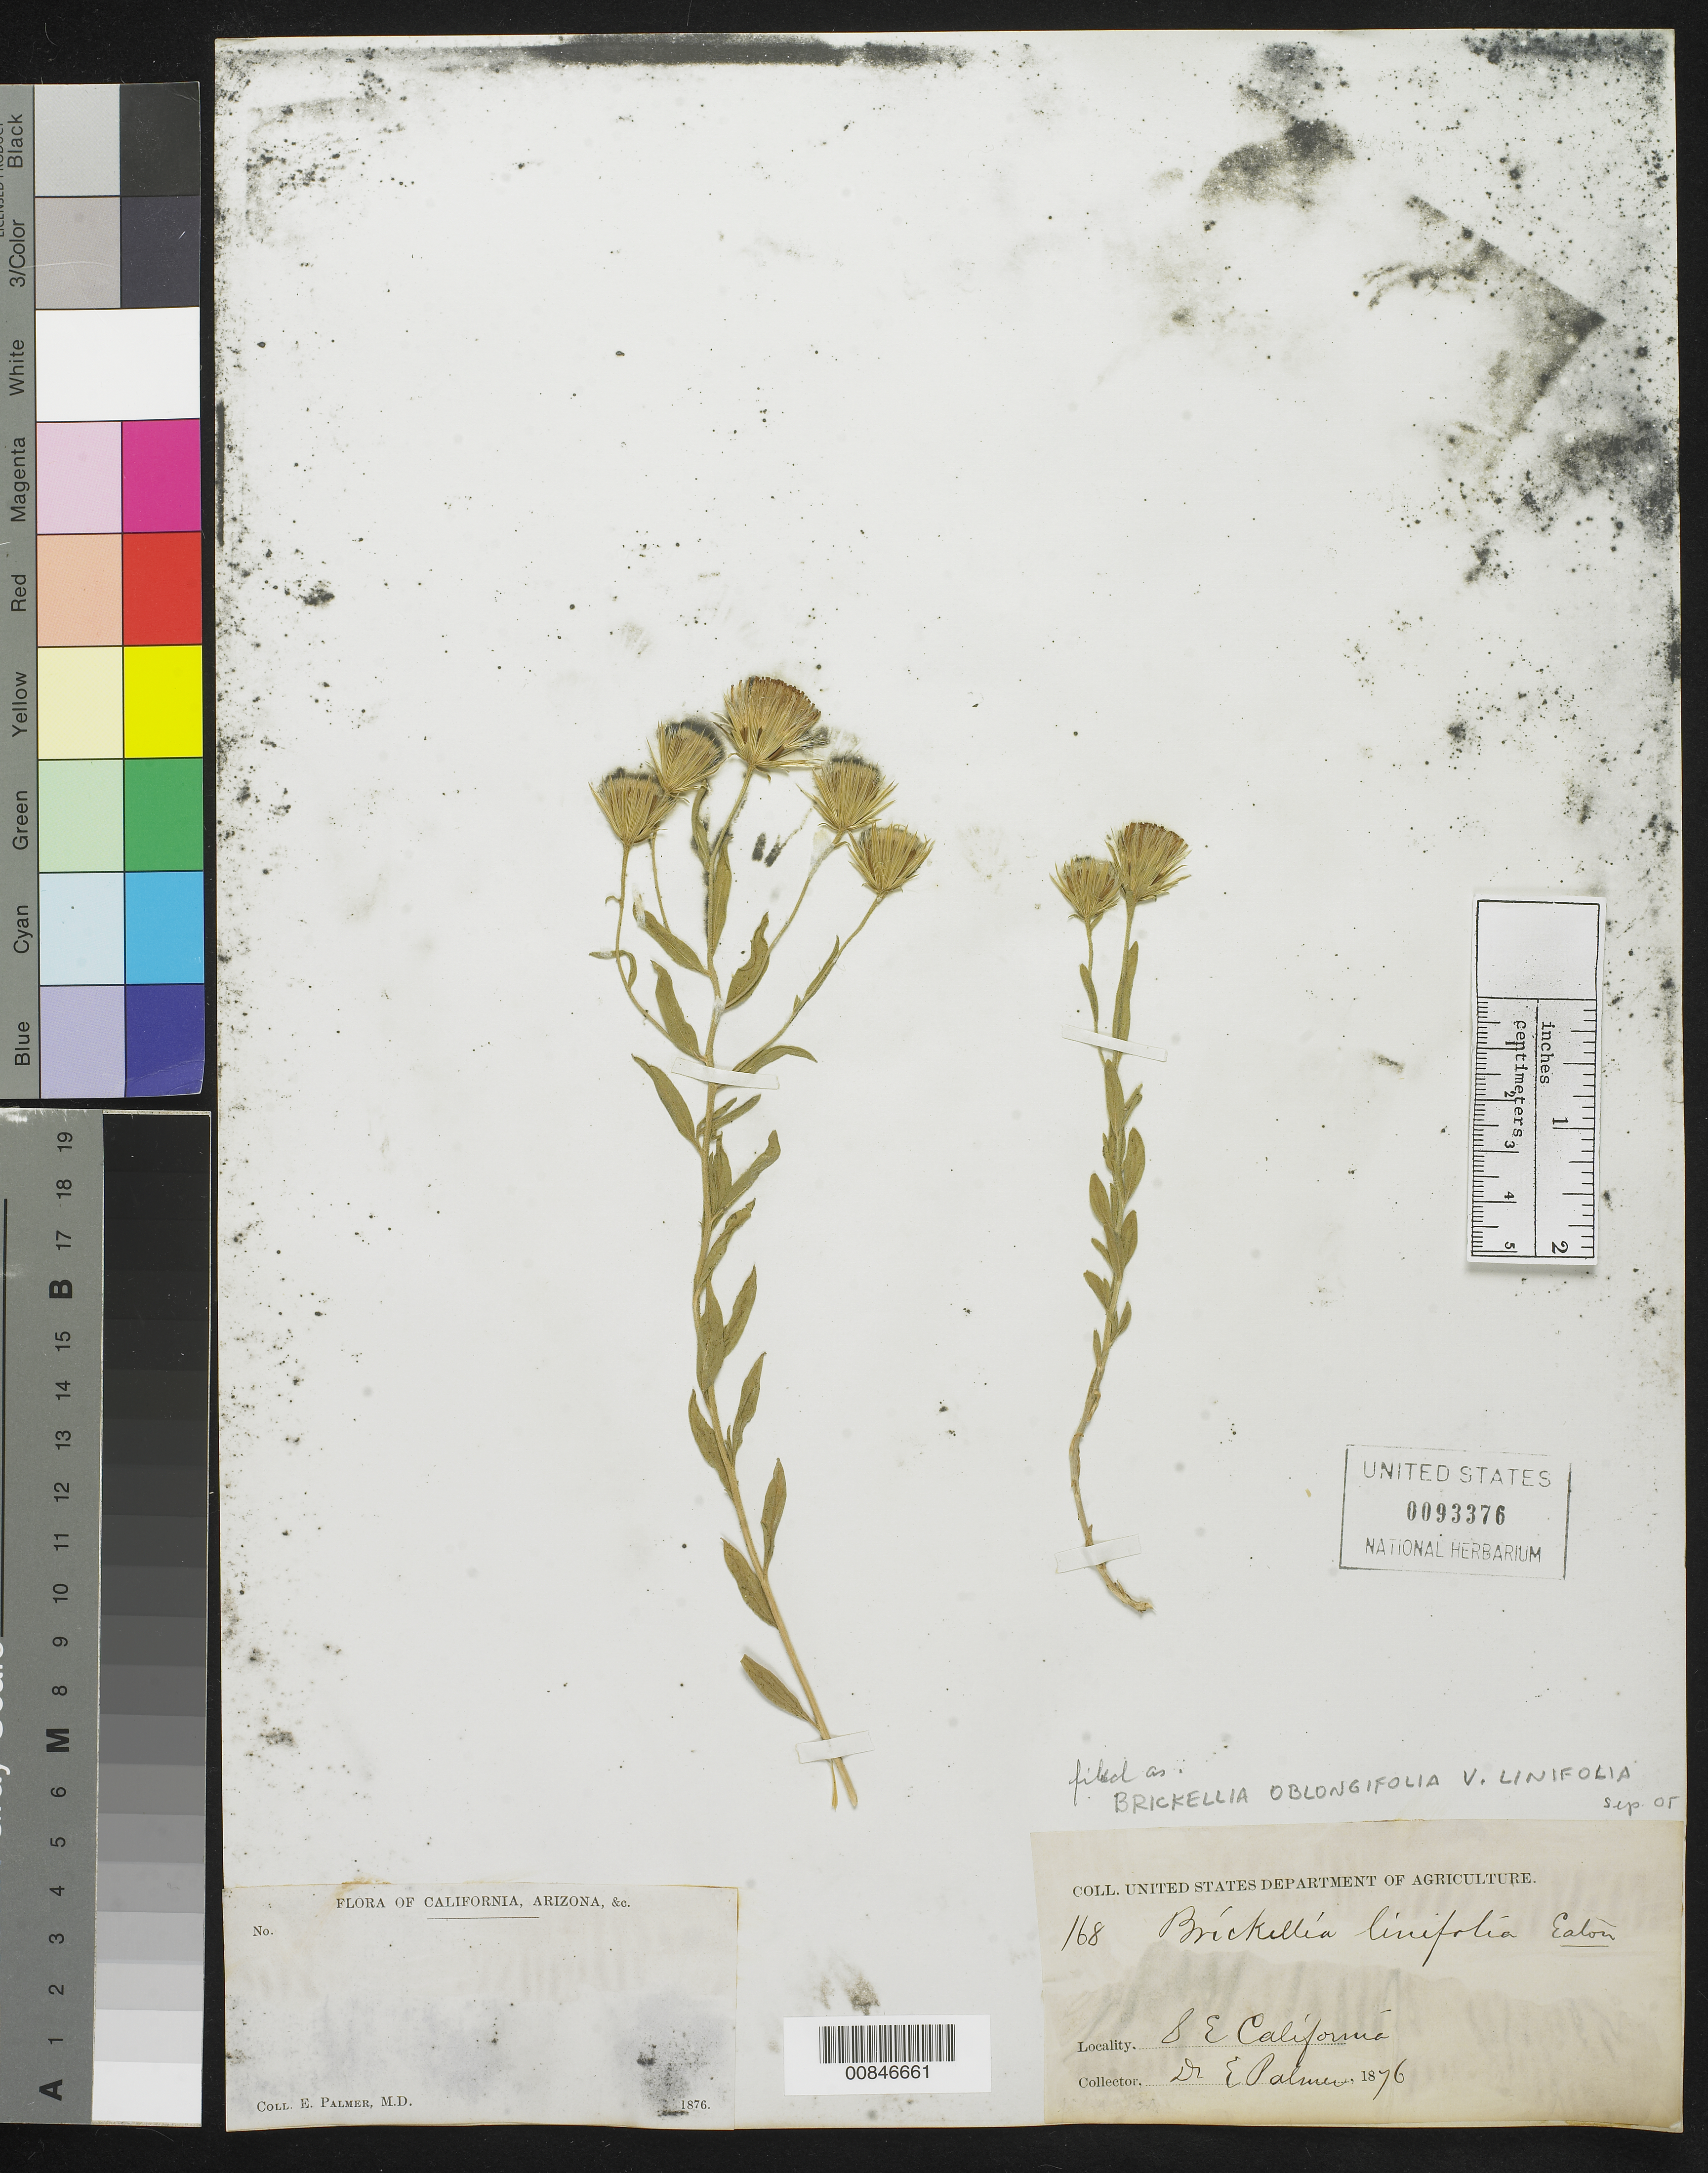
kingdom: Plantae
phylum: Tracheophyta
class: Magnoliopsida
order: Asterales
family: Asteraceae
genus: Brickellia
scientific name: Brickellia oblongifolia var. linifolia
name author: (D.C. Eaton) B.L. Rob.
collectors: E. Palmer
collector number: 168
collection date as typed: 1876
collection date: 1876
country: United States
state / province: California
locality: SE California.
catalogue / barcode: US 93376